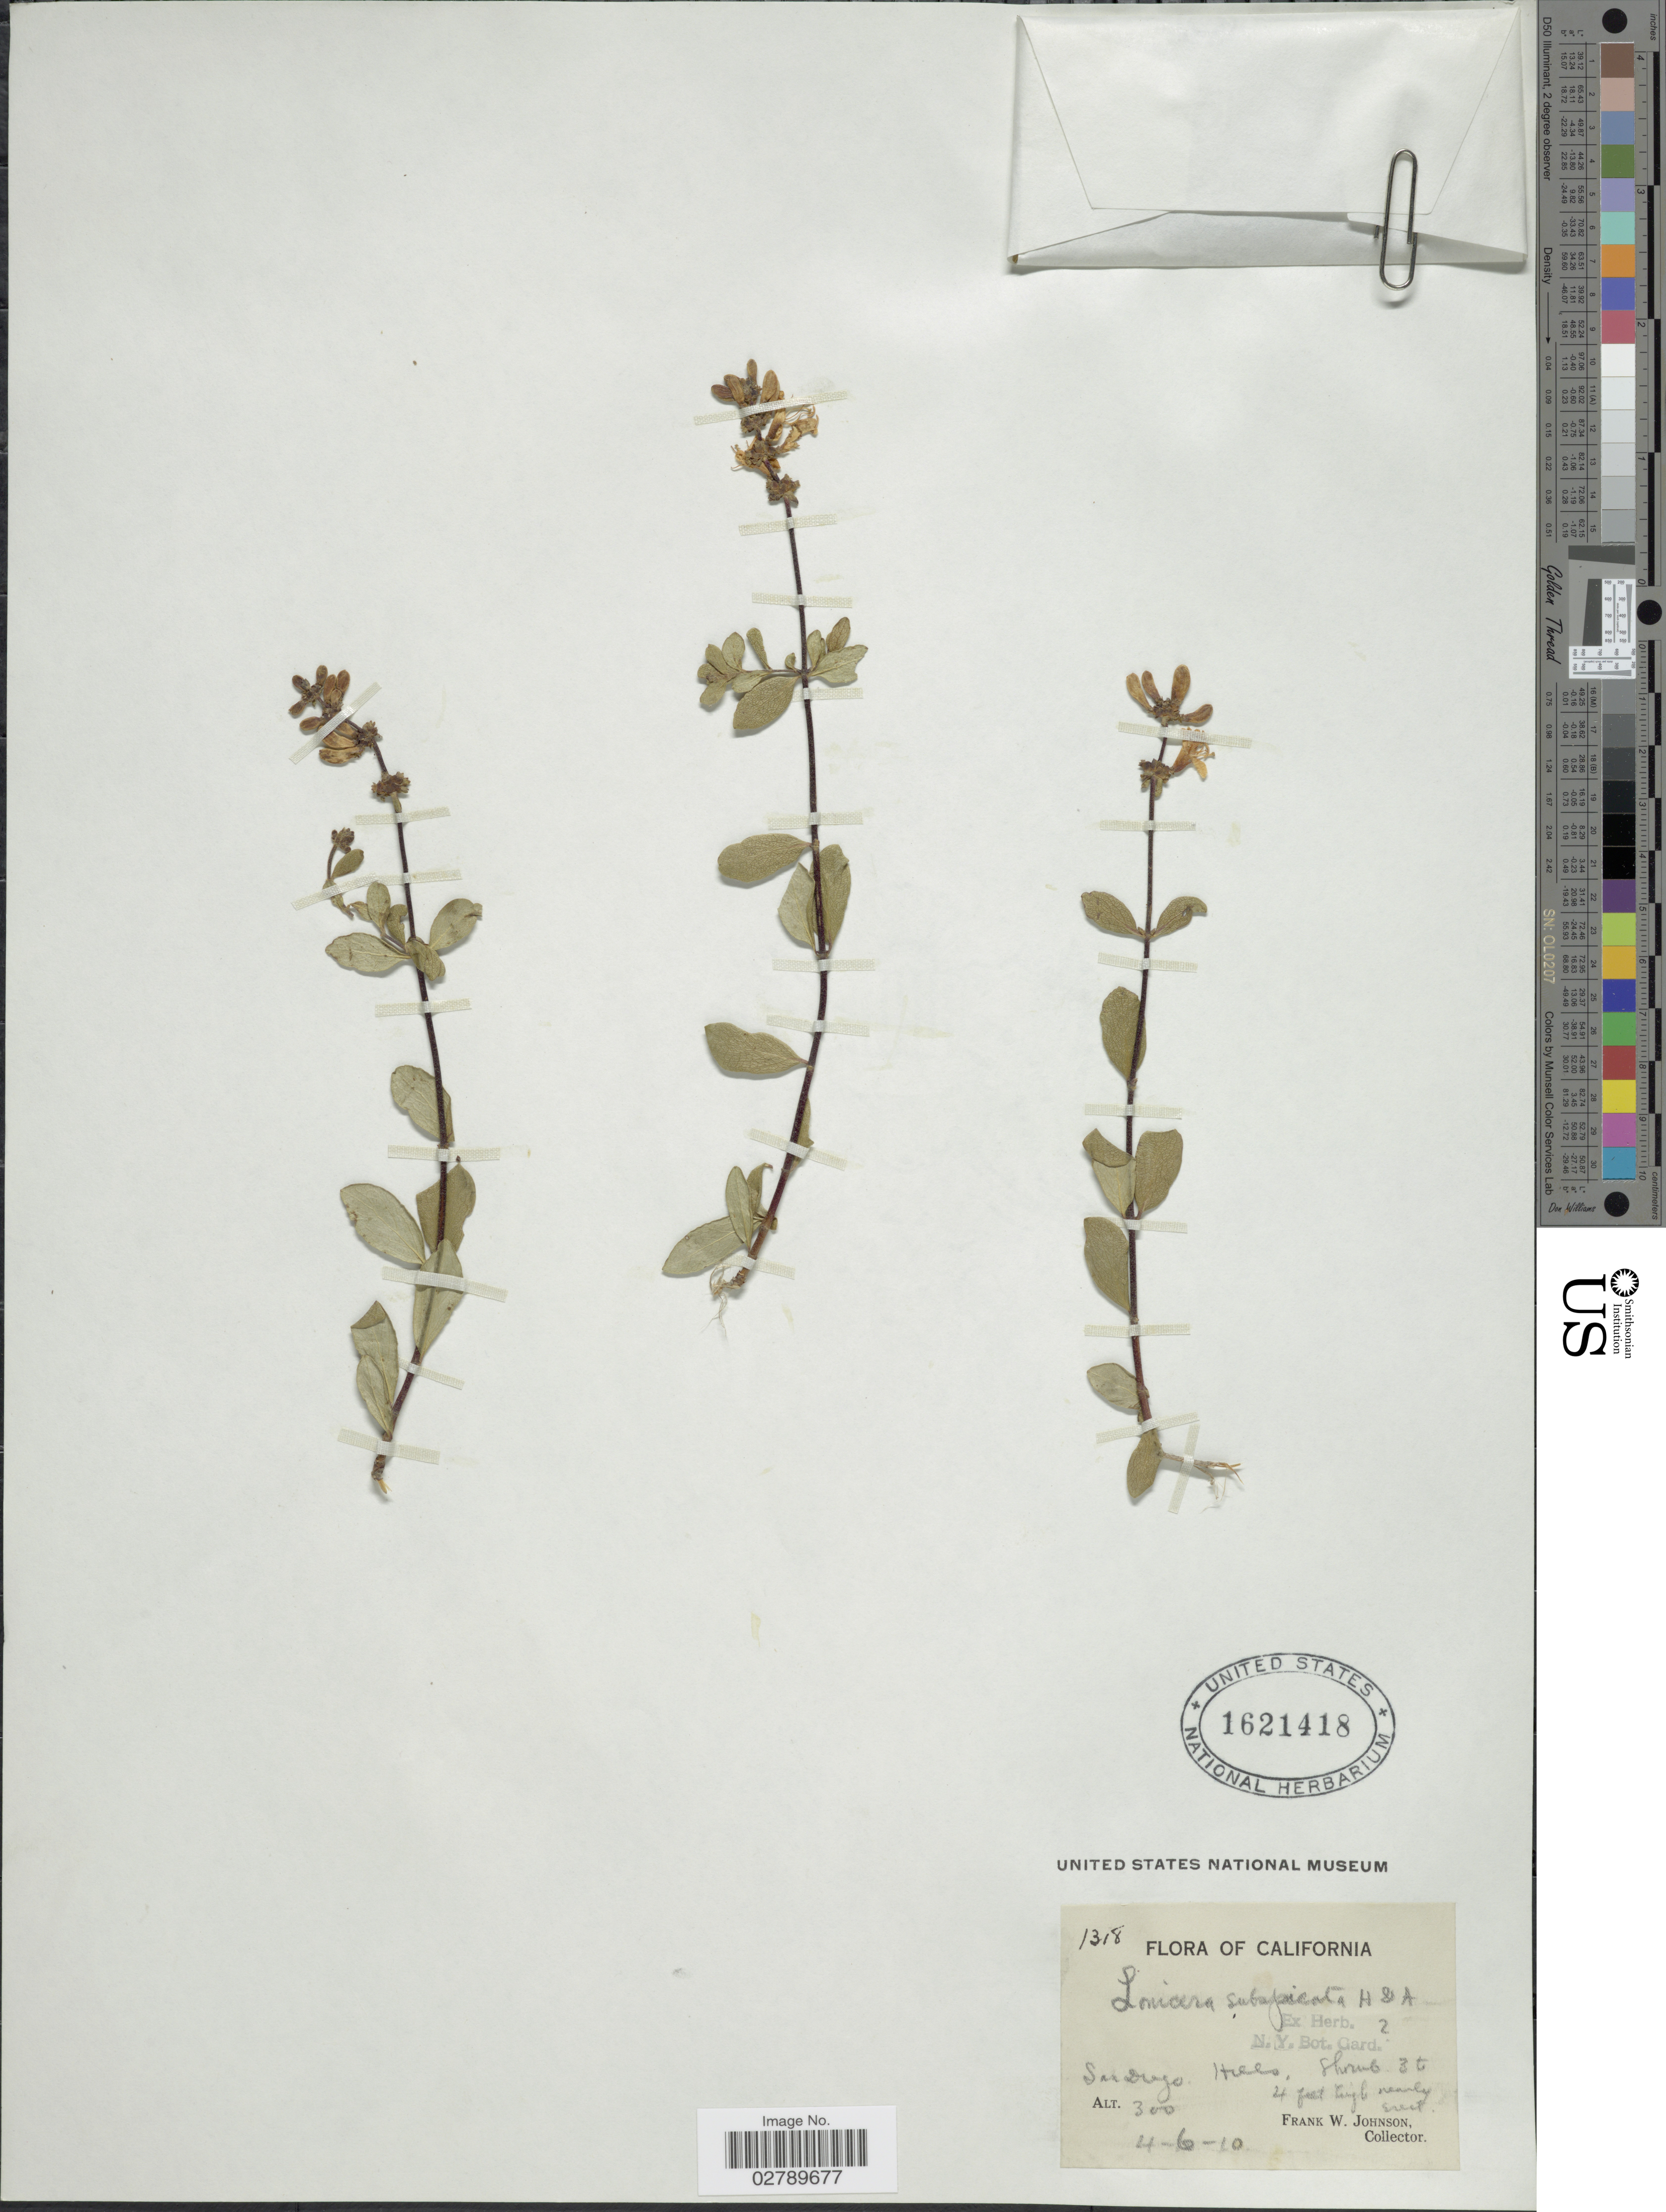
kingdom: Plantae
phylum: Tracheophyta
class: Magnoliopsida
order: Dipsacales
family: Caprifoliaceae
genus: Lonicera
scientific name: Lonicera johnstonii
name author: (D.D. Keck) McMinn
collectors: F. W. Johnson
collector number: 1318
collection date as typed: Transcribed d/m/y: 6/4/10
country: United States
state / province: California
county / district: San Diego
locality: San Diego Hills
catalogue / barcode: US 1621418